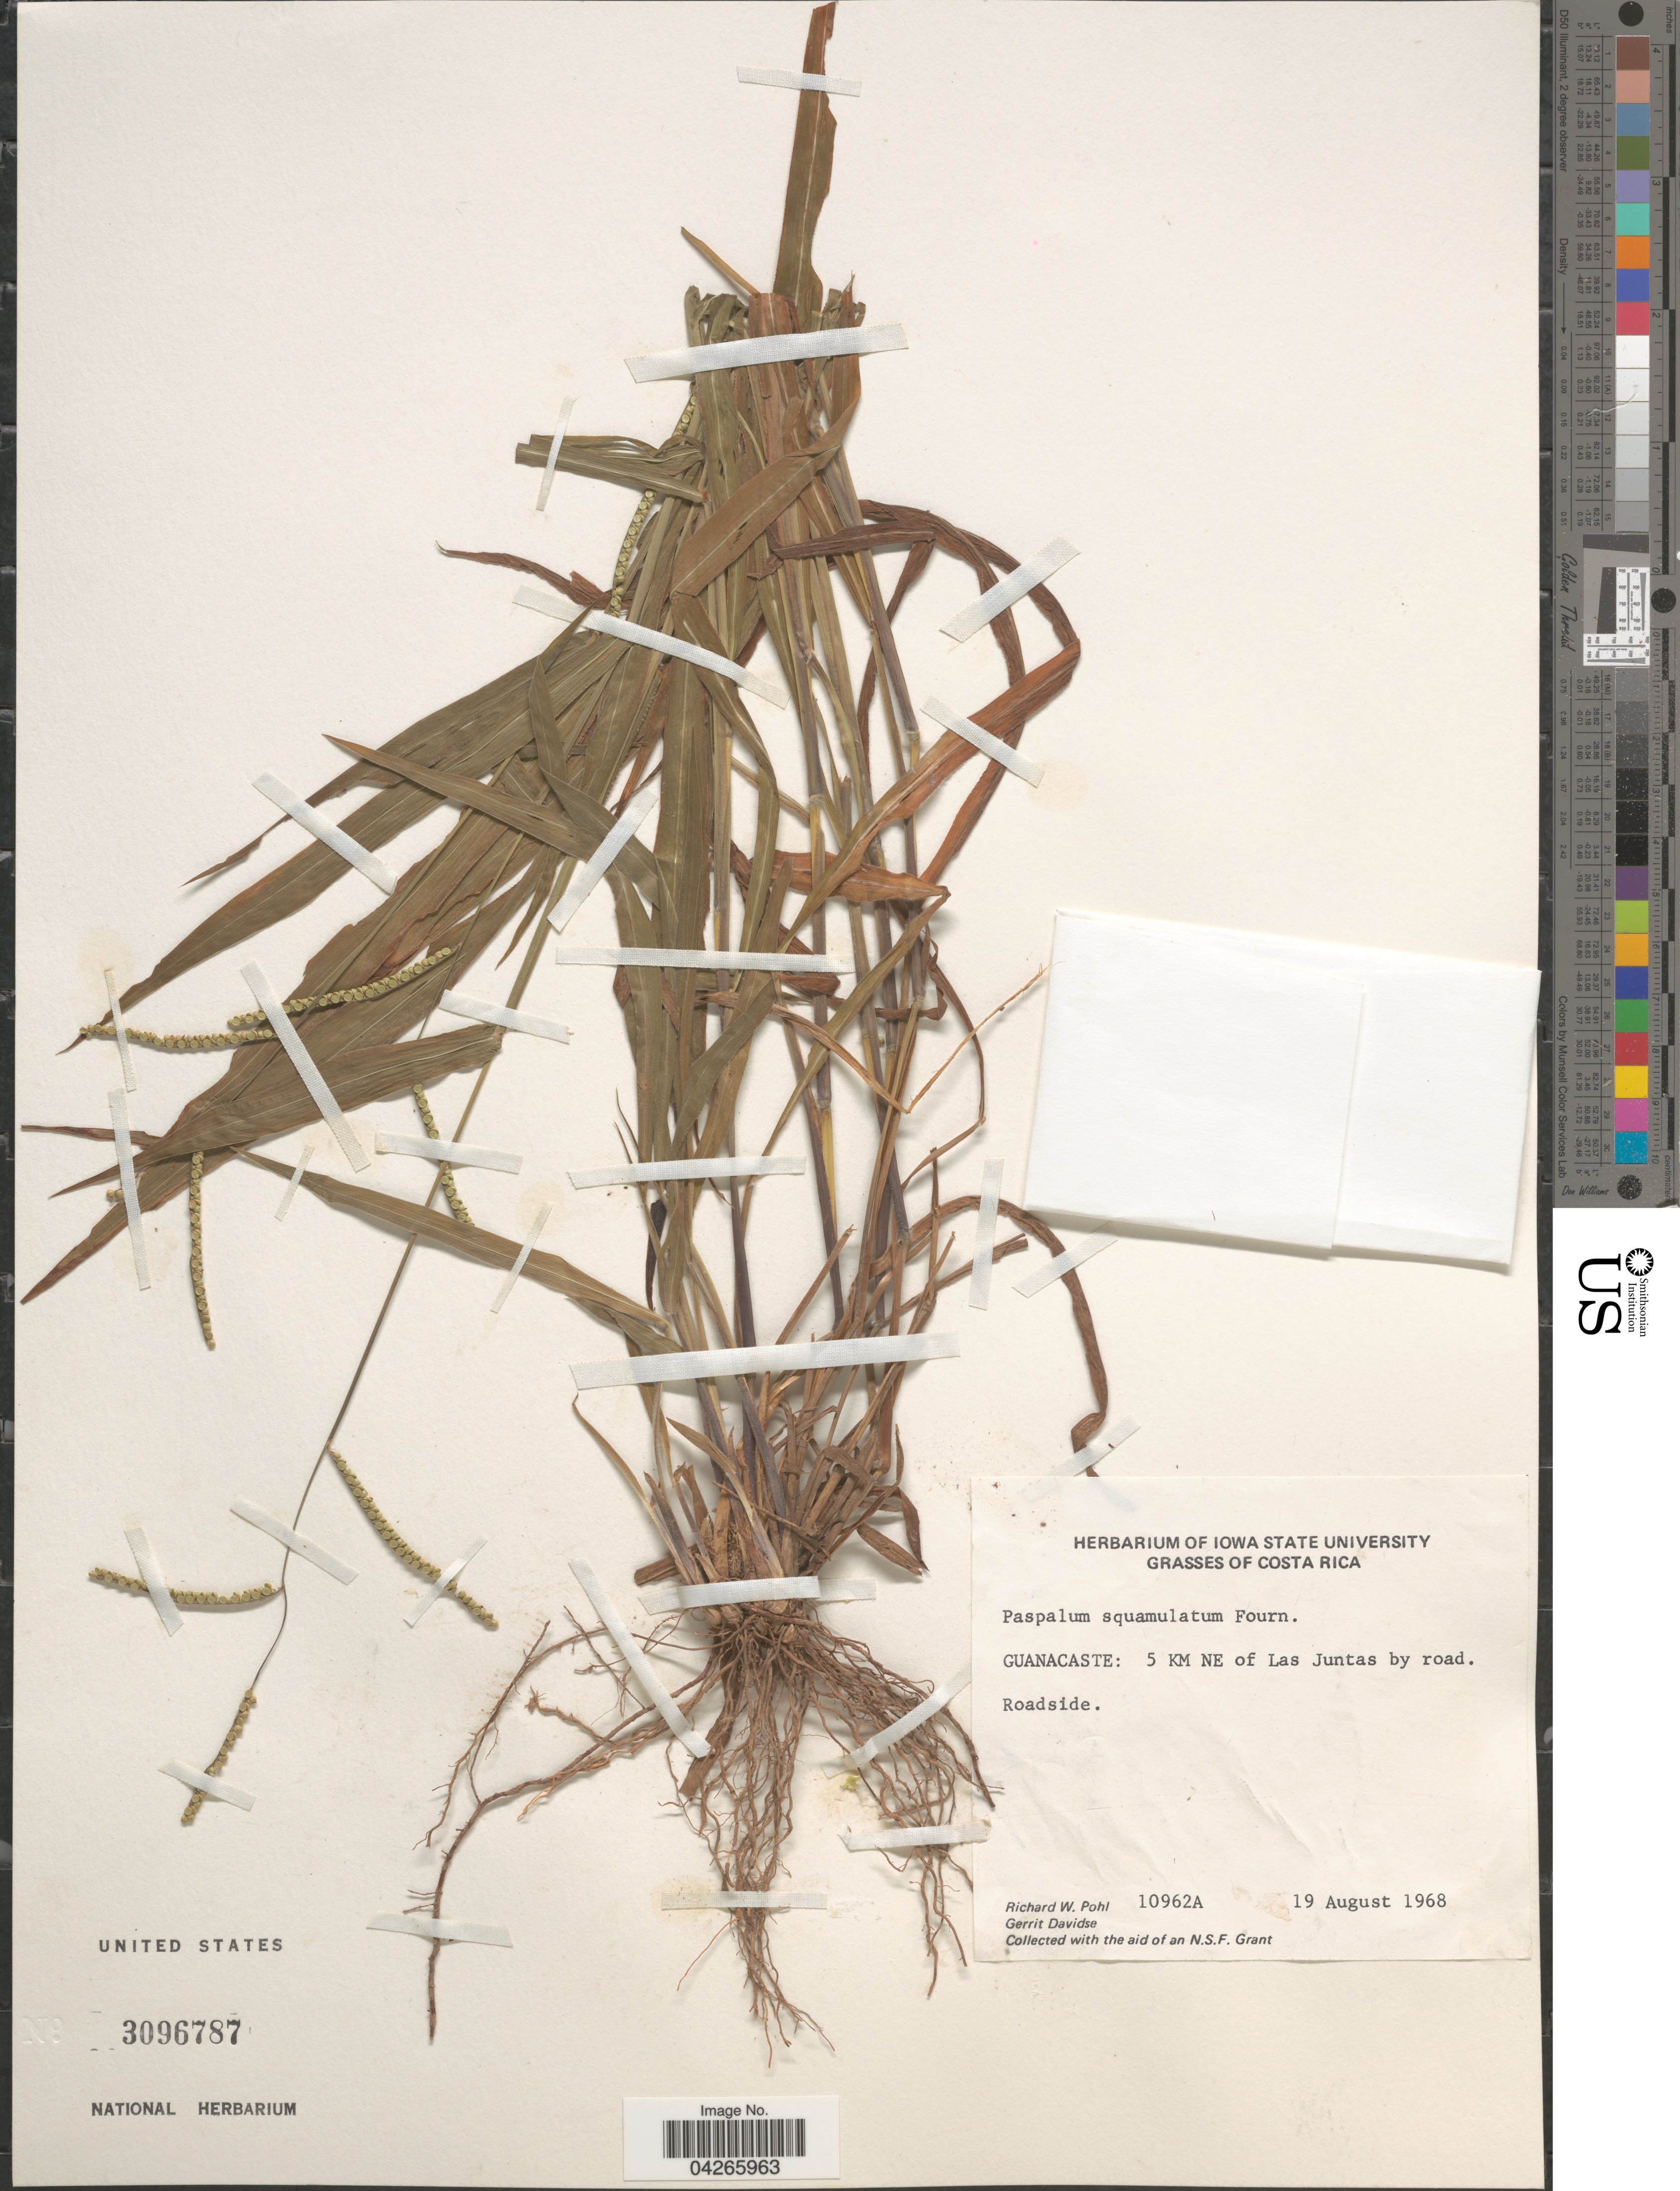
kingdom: Plantae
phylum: Tracheophyta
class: Liliopsida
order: Poales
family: Poaceae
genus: Paspalum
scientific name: Paspalum squamulatum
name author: E. Fourn.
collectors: R. W. Pohl & G. Davidse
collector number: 10962A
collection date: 1968-08-19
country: Costa Rica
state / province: Guanacaste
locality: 5 KM NE of Las Juntas by road. Roadside.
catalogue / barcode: US 3096787